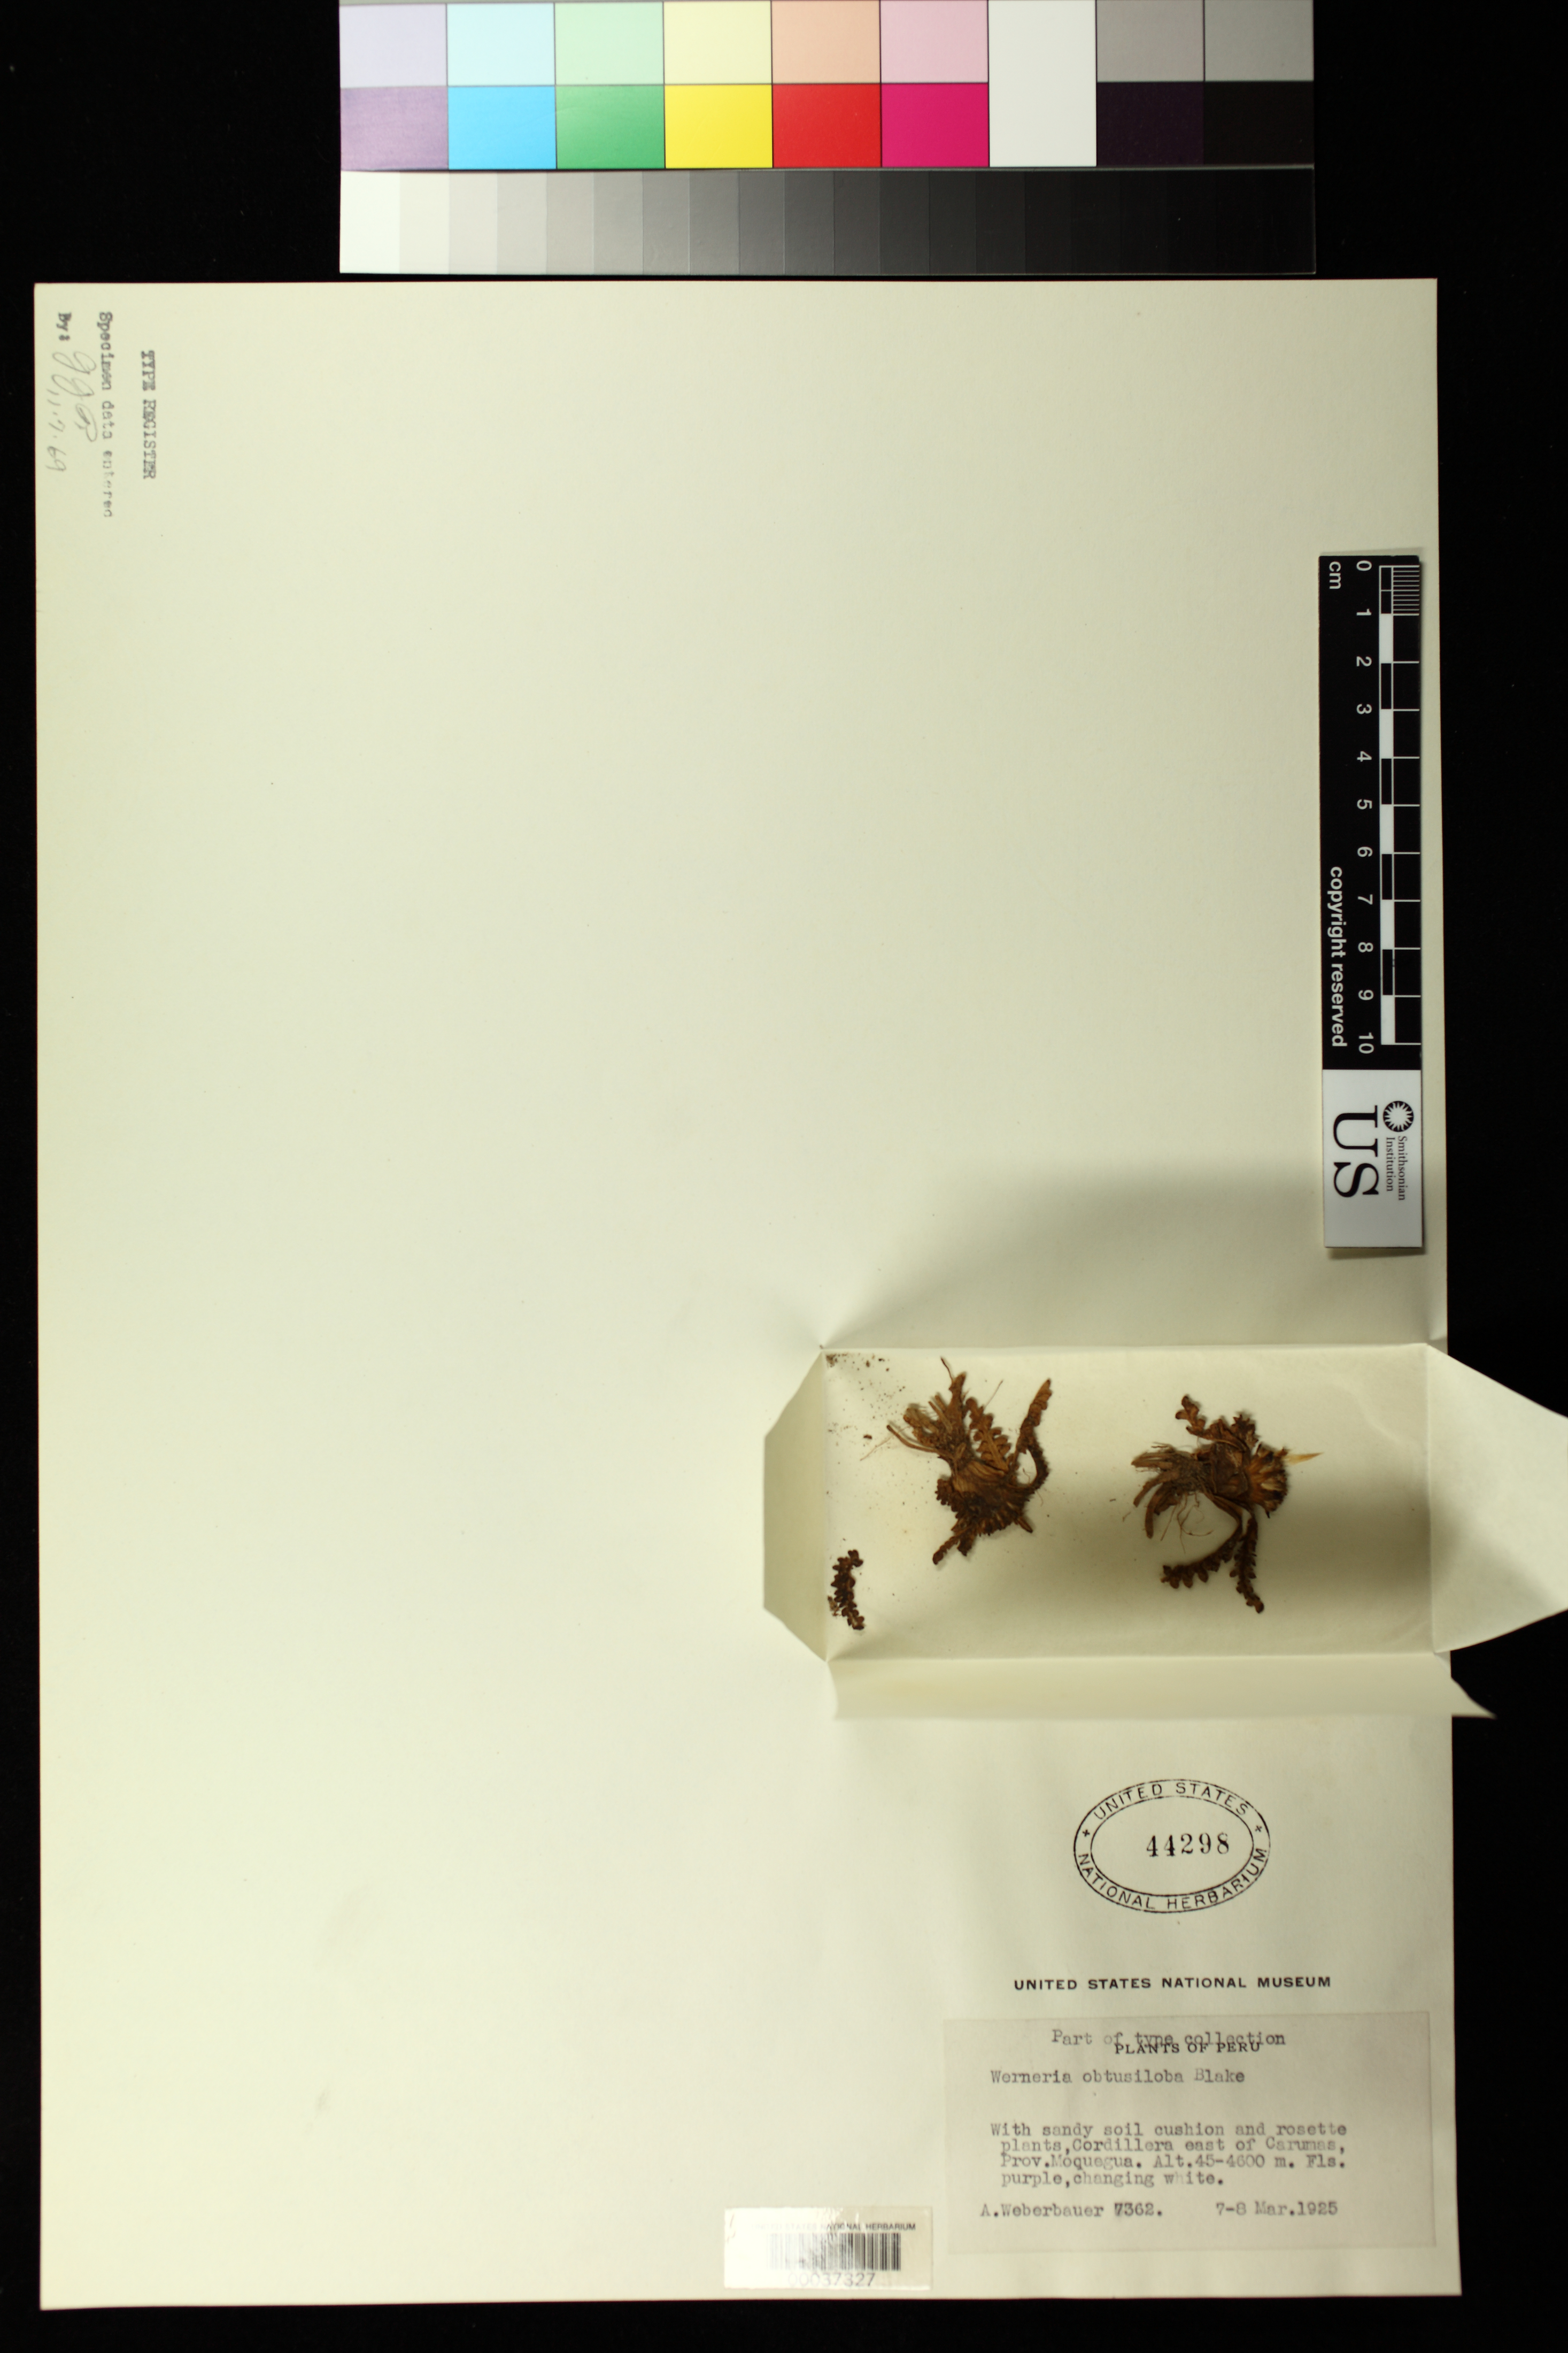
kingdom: Plantae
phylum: Tracheophyta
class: Magnoliopsida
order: Asterales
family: Asteraceae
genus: Werneria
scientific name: Werneria obtusiloba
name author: S.F. Blake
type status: Isotype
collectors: A. Weberbauer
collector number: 7362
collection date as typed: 07 Mar 1925 to 08 Mar 1925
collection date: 1925-03-07/1925-03-08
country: Peru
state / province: Moquegua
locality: Cordillera E of Carumas.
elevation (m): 4500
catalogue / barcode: US 44298